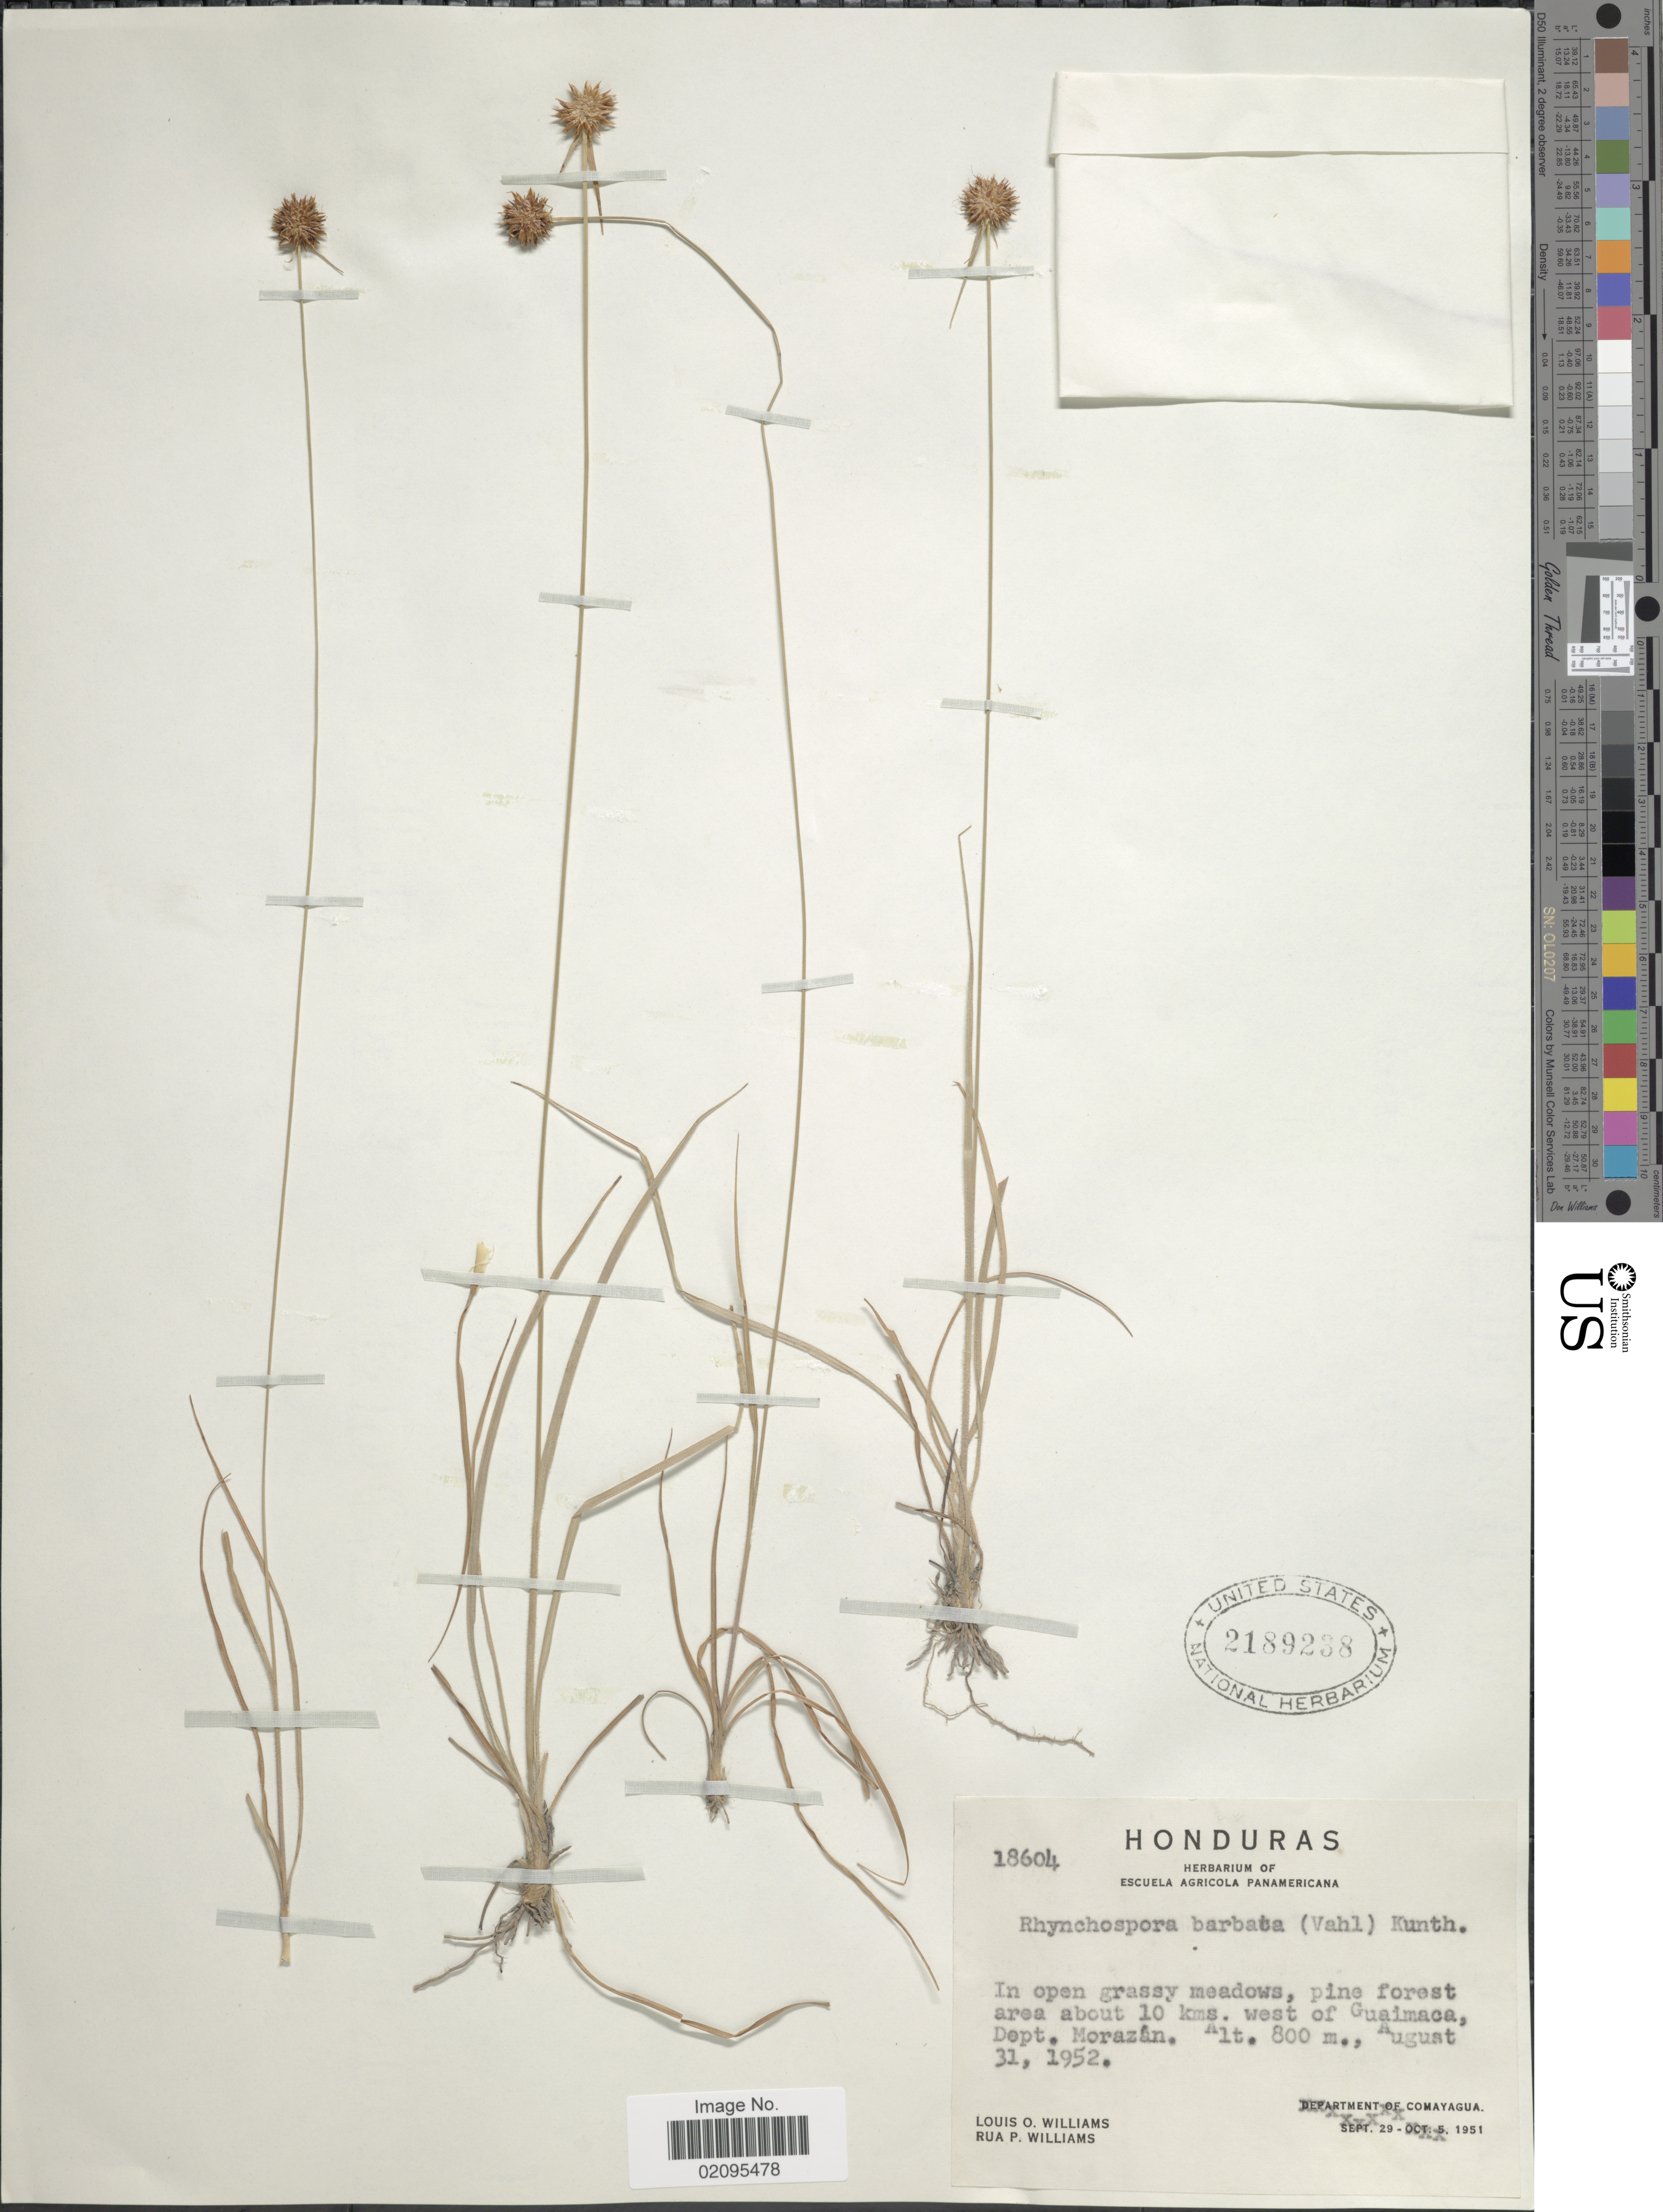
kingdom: Plantae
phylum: Tracheophyta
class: Liliopsida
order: Poales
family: Cyperaceae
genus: Rhynchospora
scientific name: Rhynchospora barbata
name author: (Vahl) Kunth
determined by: Alves, K.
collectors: L. O. Williams & R. P. Williams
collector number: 18604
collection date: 1952-08-31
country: Honduras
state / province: Fco. Morazán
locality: In open grassy meadows, area about 10 kms. west of Guaimaca, Dept. Morazan.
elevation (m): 800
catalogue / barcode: US 2189238